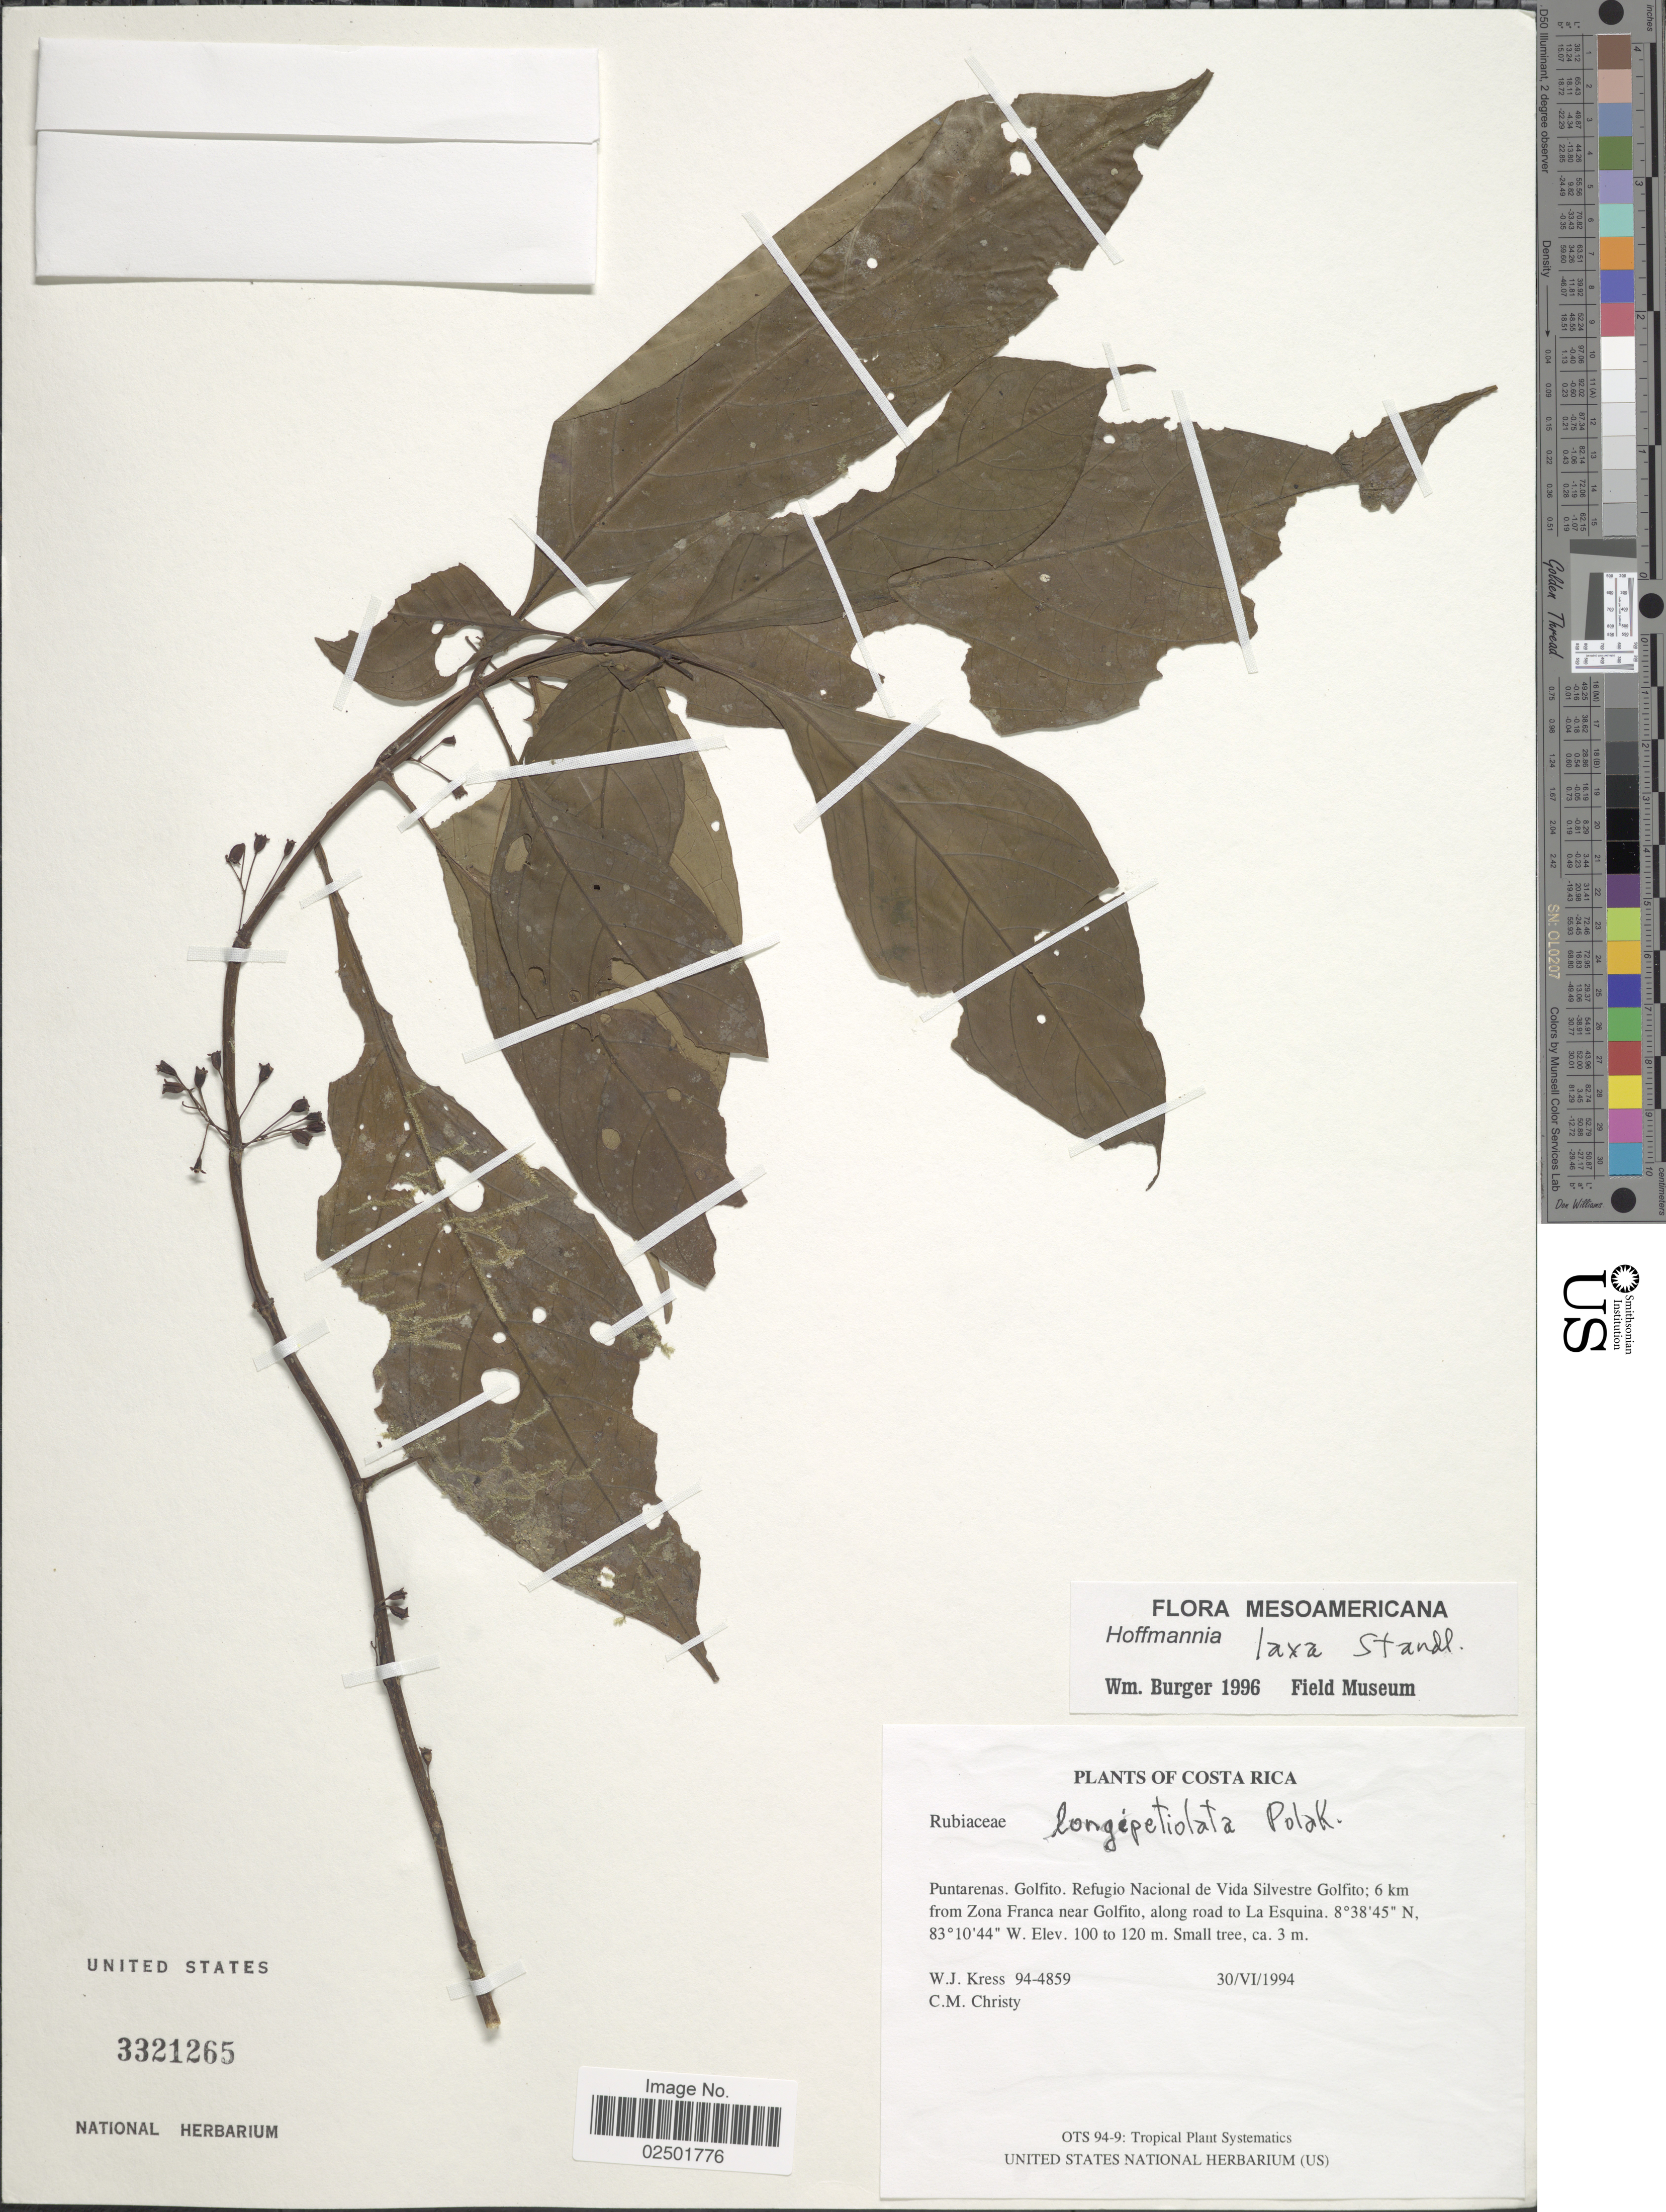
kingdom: Plantae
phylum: Tracheophyta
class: Magnoliopsida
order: Gentianales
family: Rubiaceae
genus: Hoffmannia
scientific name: Hoffmannia laxa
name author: Standl.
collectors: W. J. Kress & C. M. Christy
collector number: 94-4859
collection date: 1994-06-30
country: Costa Rica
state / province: Puntarenas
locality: Golfito. Refugio Nacional de Vida Silvestre Golfito; 6 km from Zona Franca near Golfito, along road to La Esquina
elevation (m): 100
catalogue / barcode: US 3321265